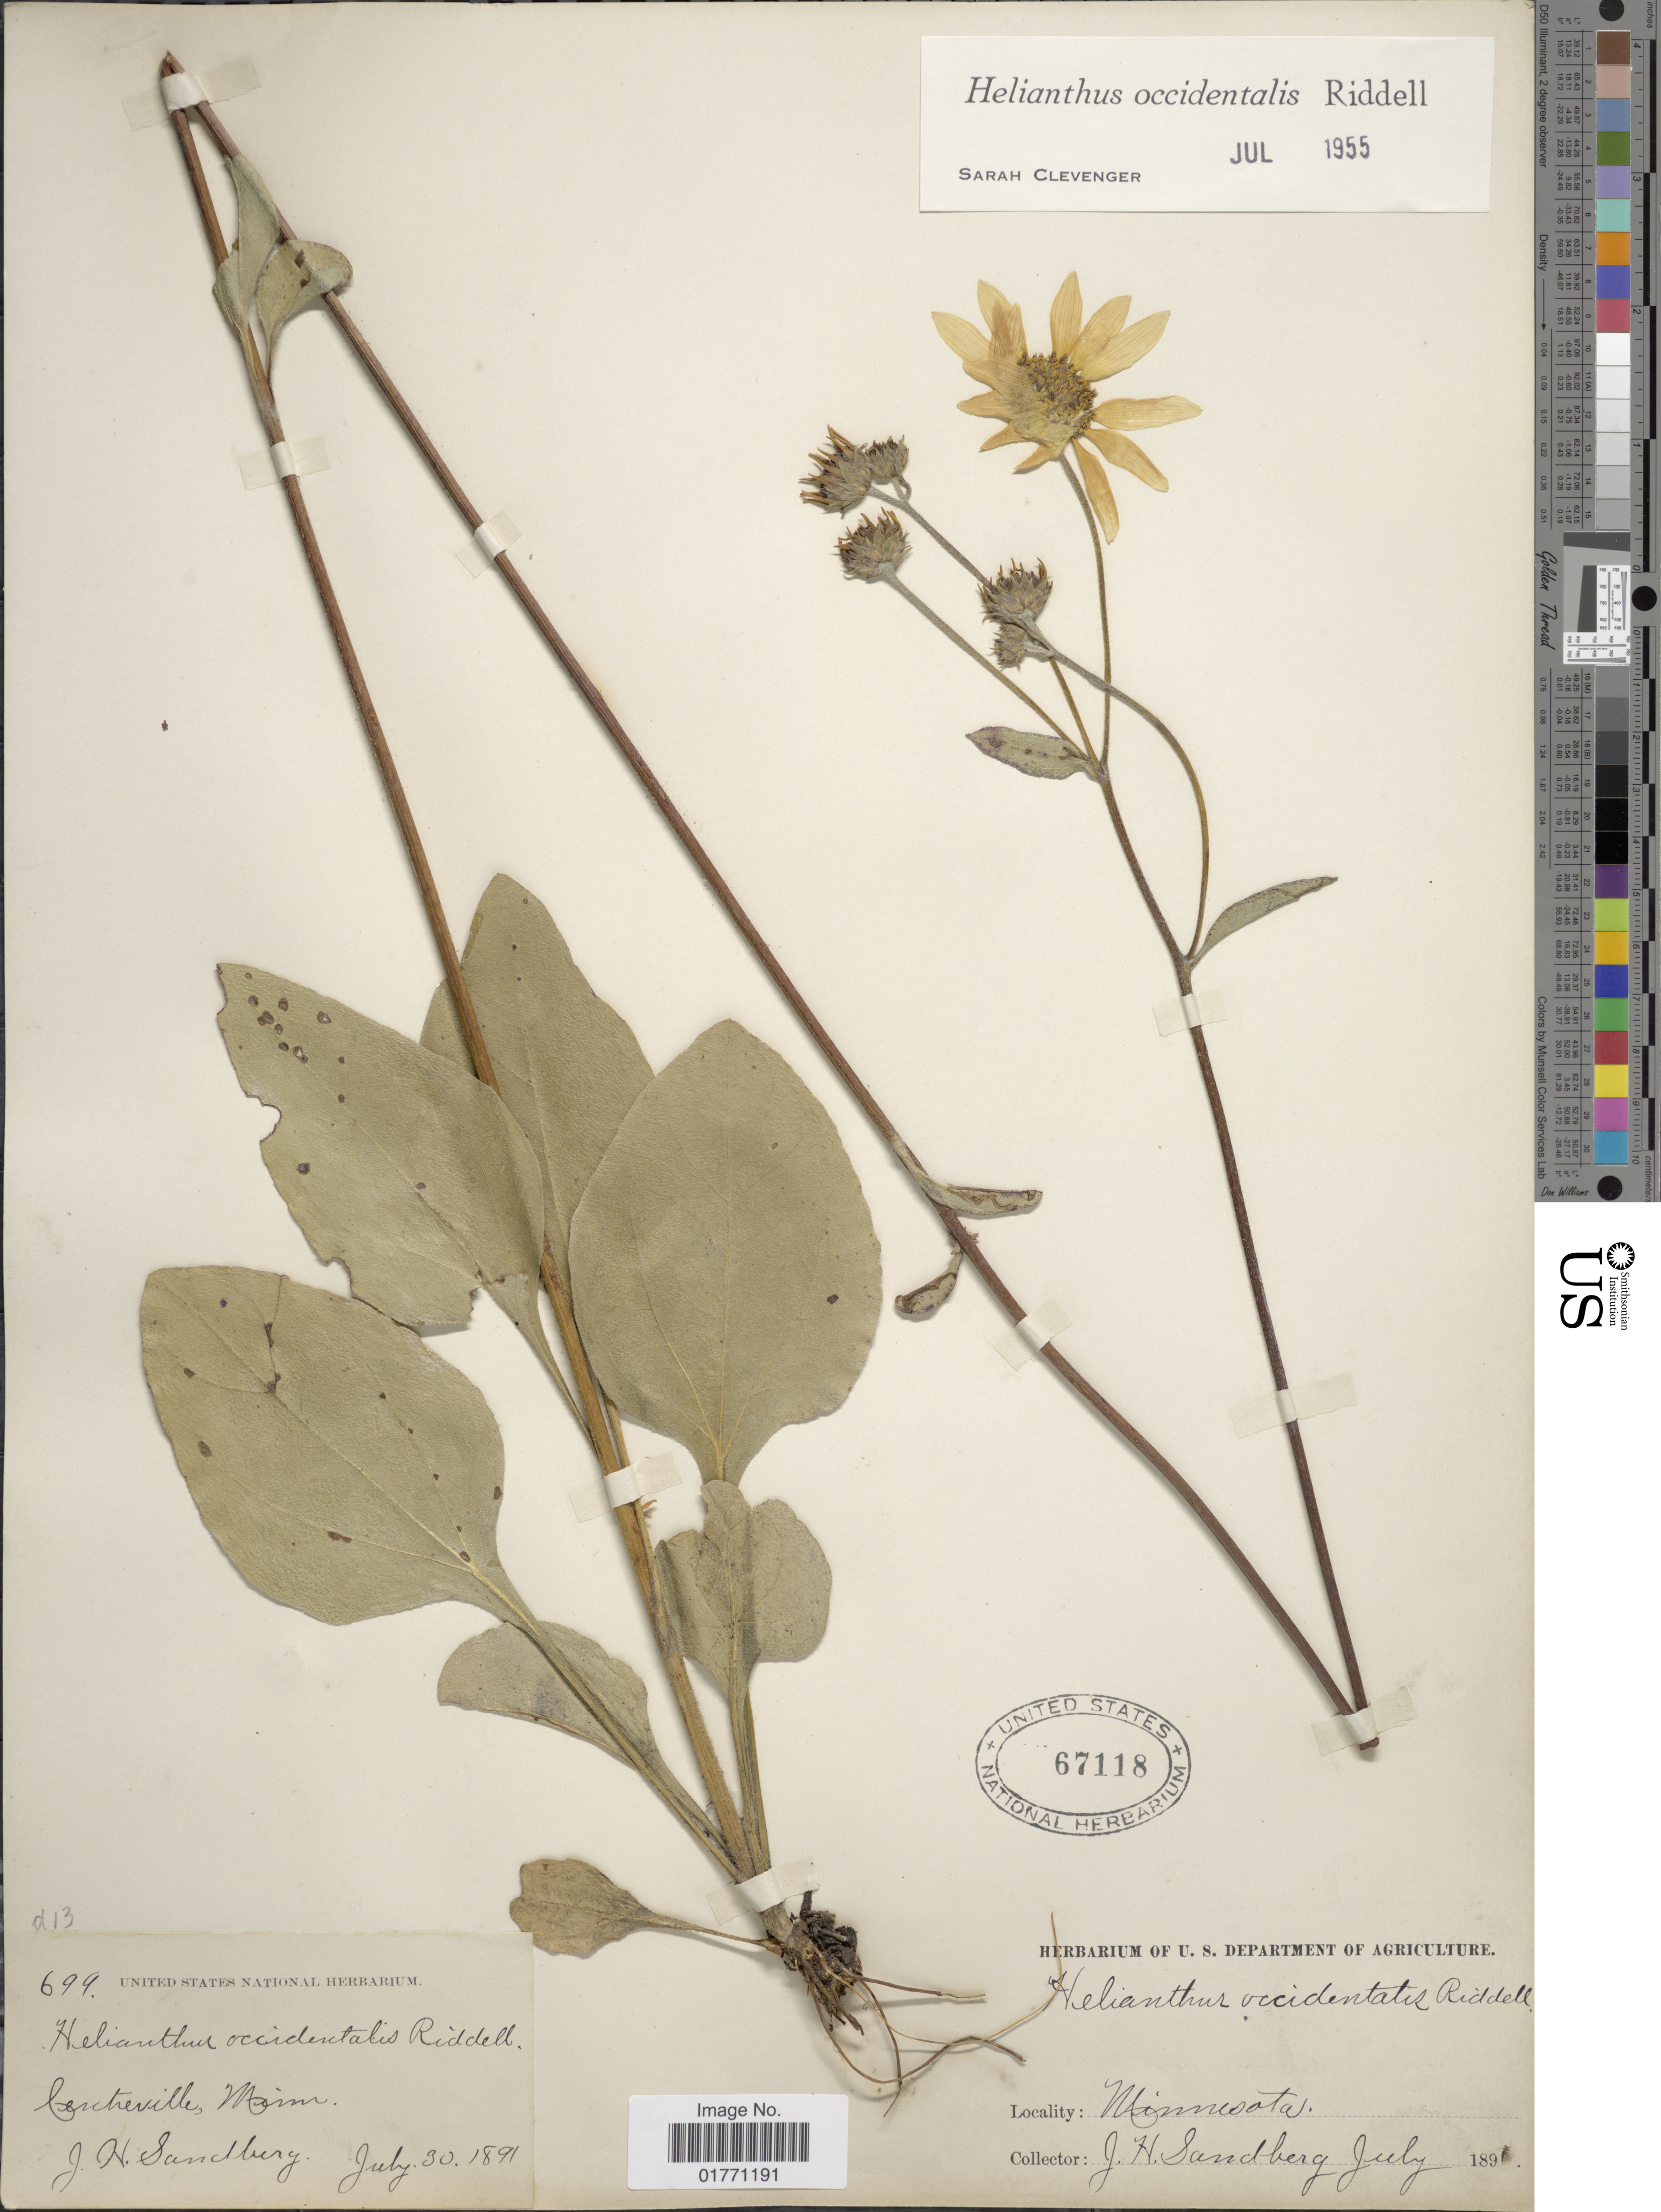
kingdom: Plantae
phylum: Tracheophyta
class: Magnoliopsida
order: Asterales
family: Asteraceae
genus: Helianthus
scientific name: Helianthus occidentalis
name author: Riddell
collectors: J. H. Sandberg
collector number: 699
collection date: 1891-07-30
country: United States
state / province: Minnesota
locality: Centreville.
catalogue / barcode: US 67118